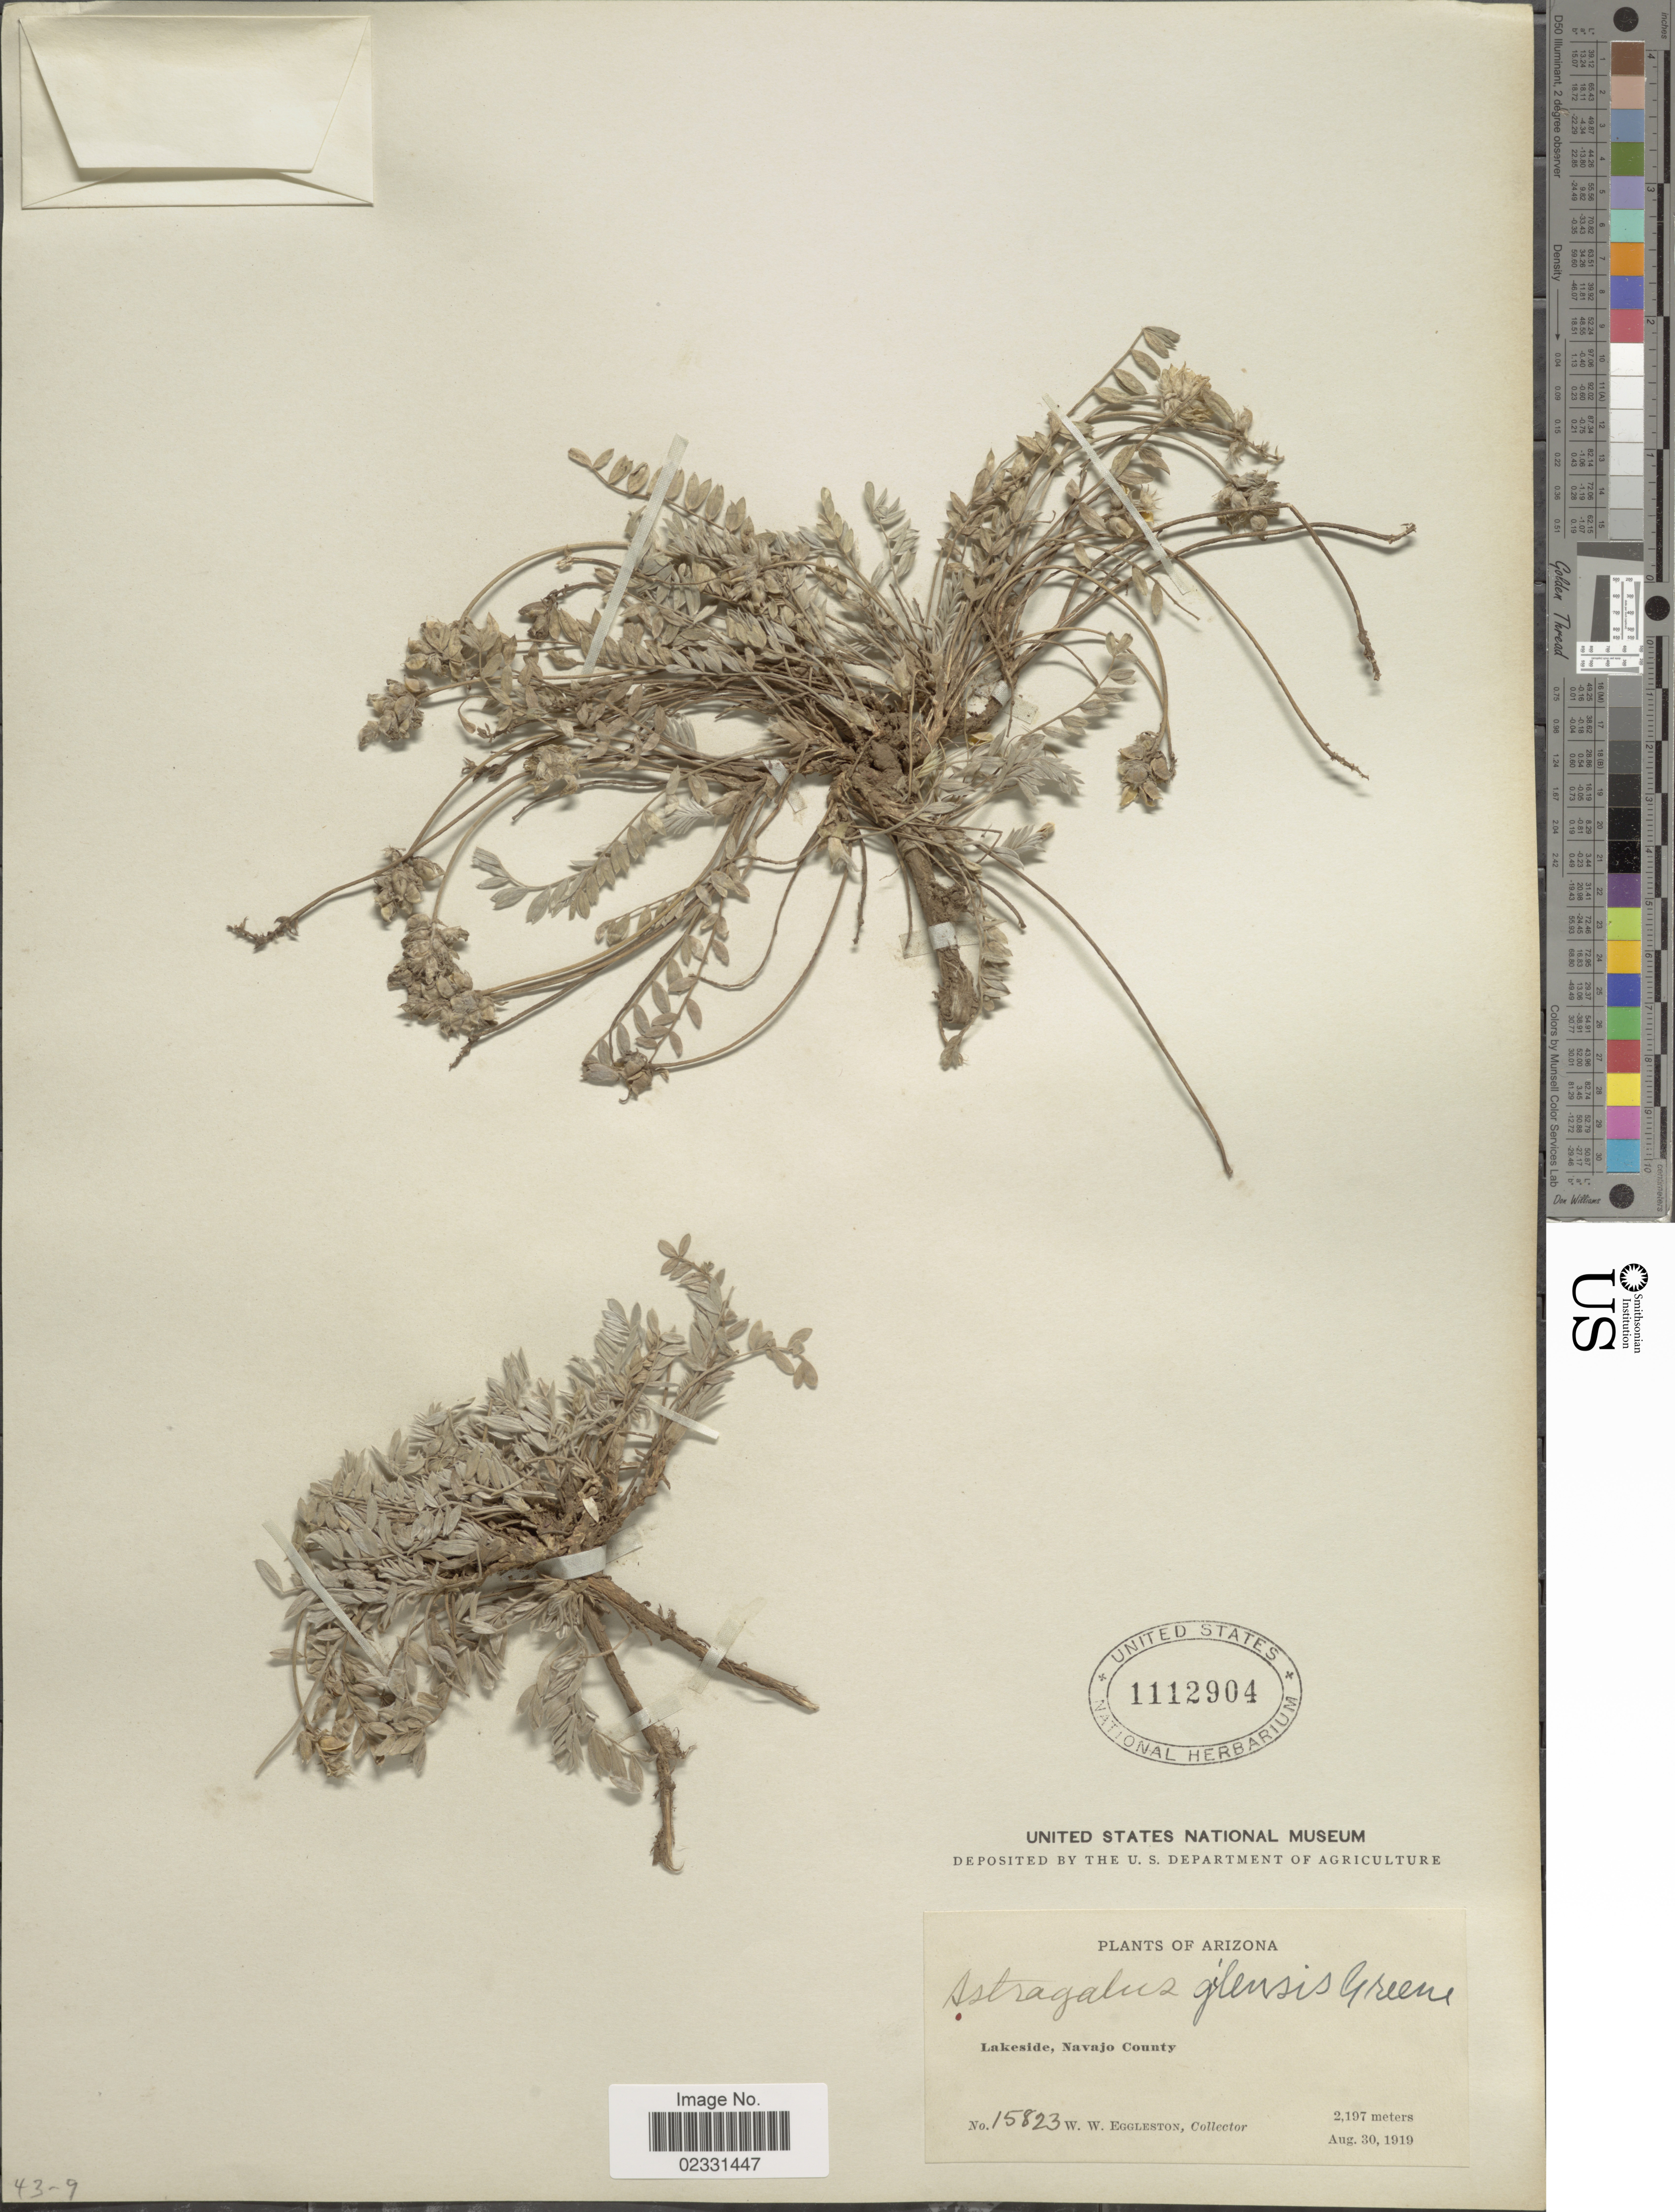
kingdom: Plantae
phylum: Tracheophyta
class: Magnoliopsida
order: Fabales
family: Fabaceae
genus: Astragalus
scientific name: Astragalus gilensis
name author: Greene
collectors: W. W. Eggleston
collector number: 15823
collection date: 1919-08-30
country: United States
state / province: Arizona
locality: Lakeside, Navajo County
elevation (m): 2197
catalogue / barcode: US 1112904